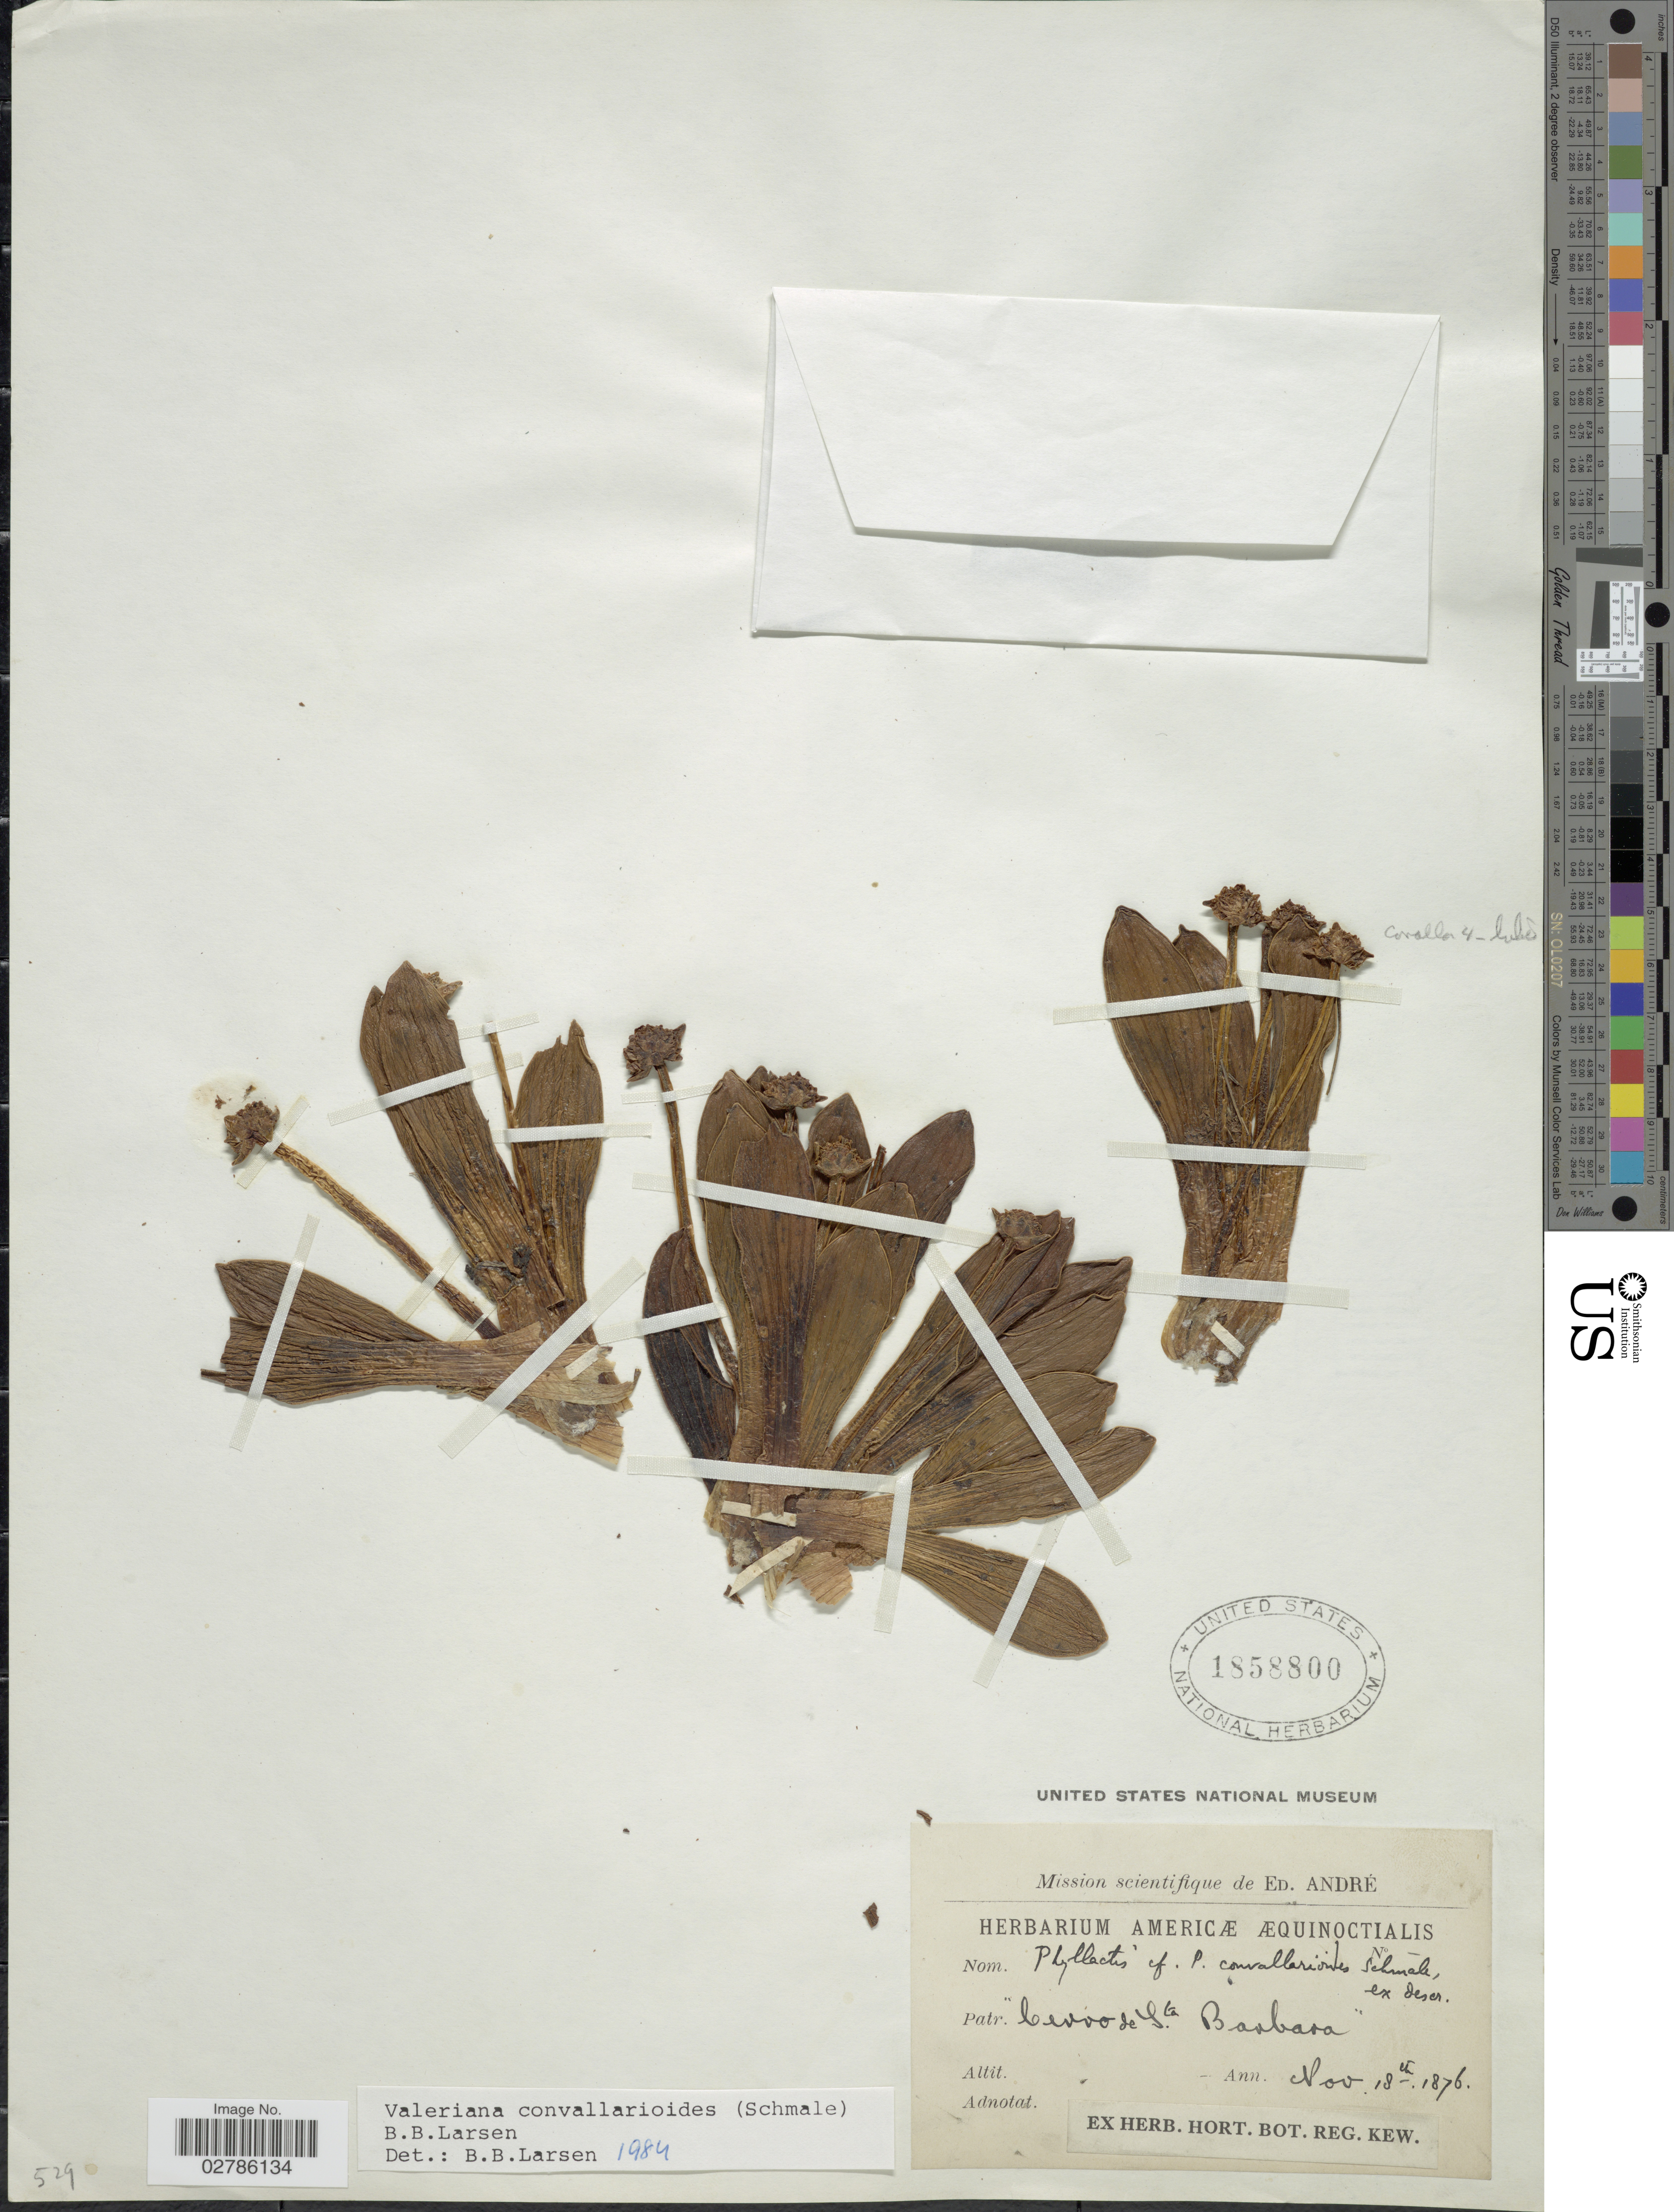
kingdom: Plantae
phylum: Tracheophyta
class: Magnoliopsida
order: Dipsacales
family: Caprifoliaceae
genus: Phyllactis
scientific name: Phyllactis convallarioides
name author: Schmale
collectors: E. Andre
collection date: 1876-11-18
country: Honduras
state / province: Santa Bárbara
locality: Americæ Æquinoctialis. Cerro de Sta. Barbara.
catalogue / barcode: US 1858800